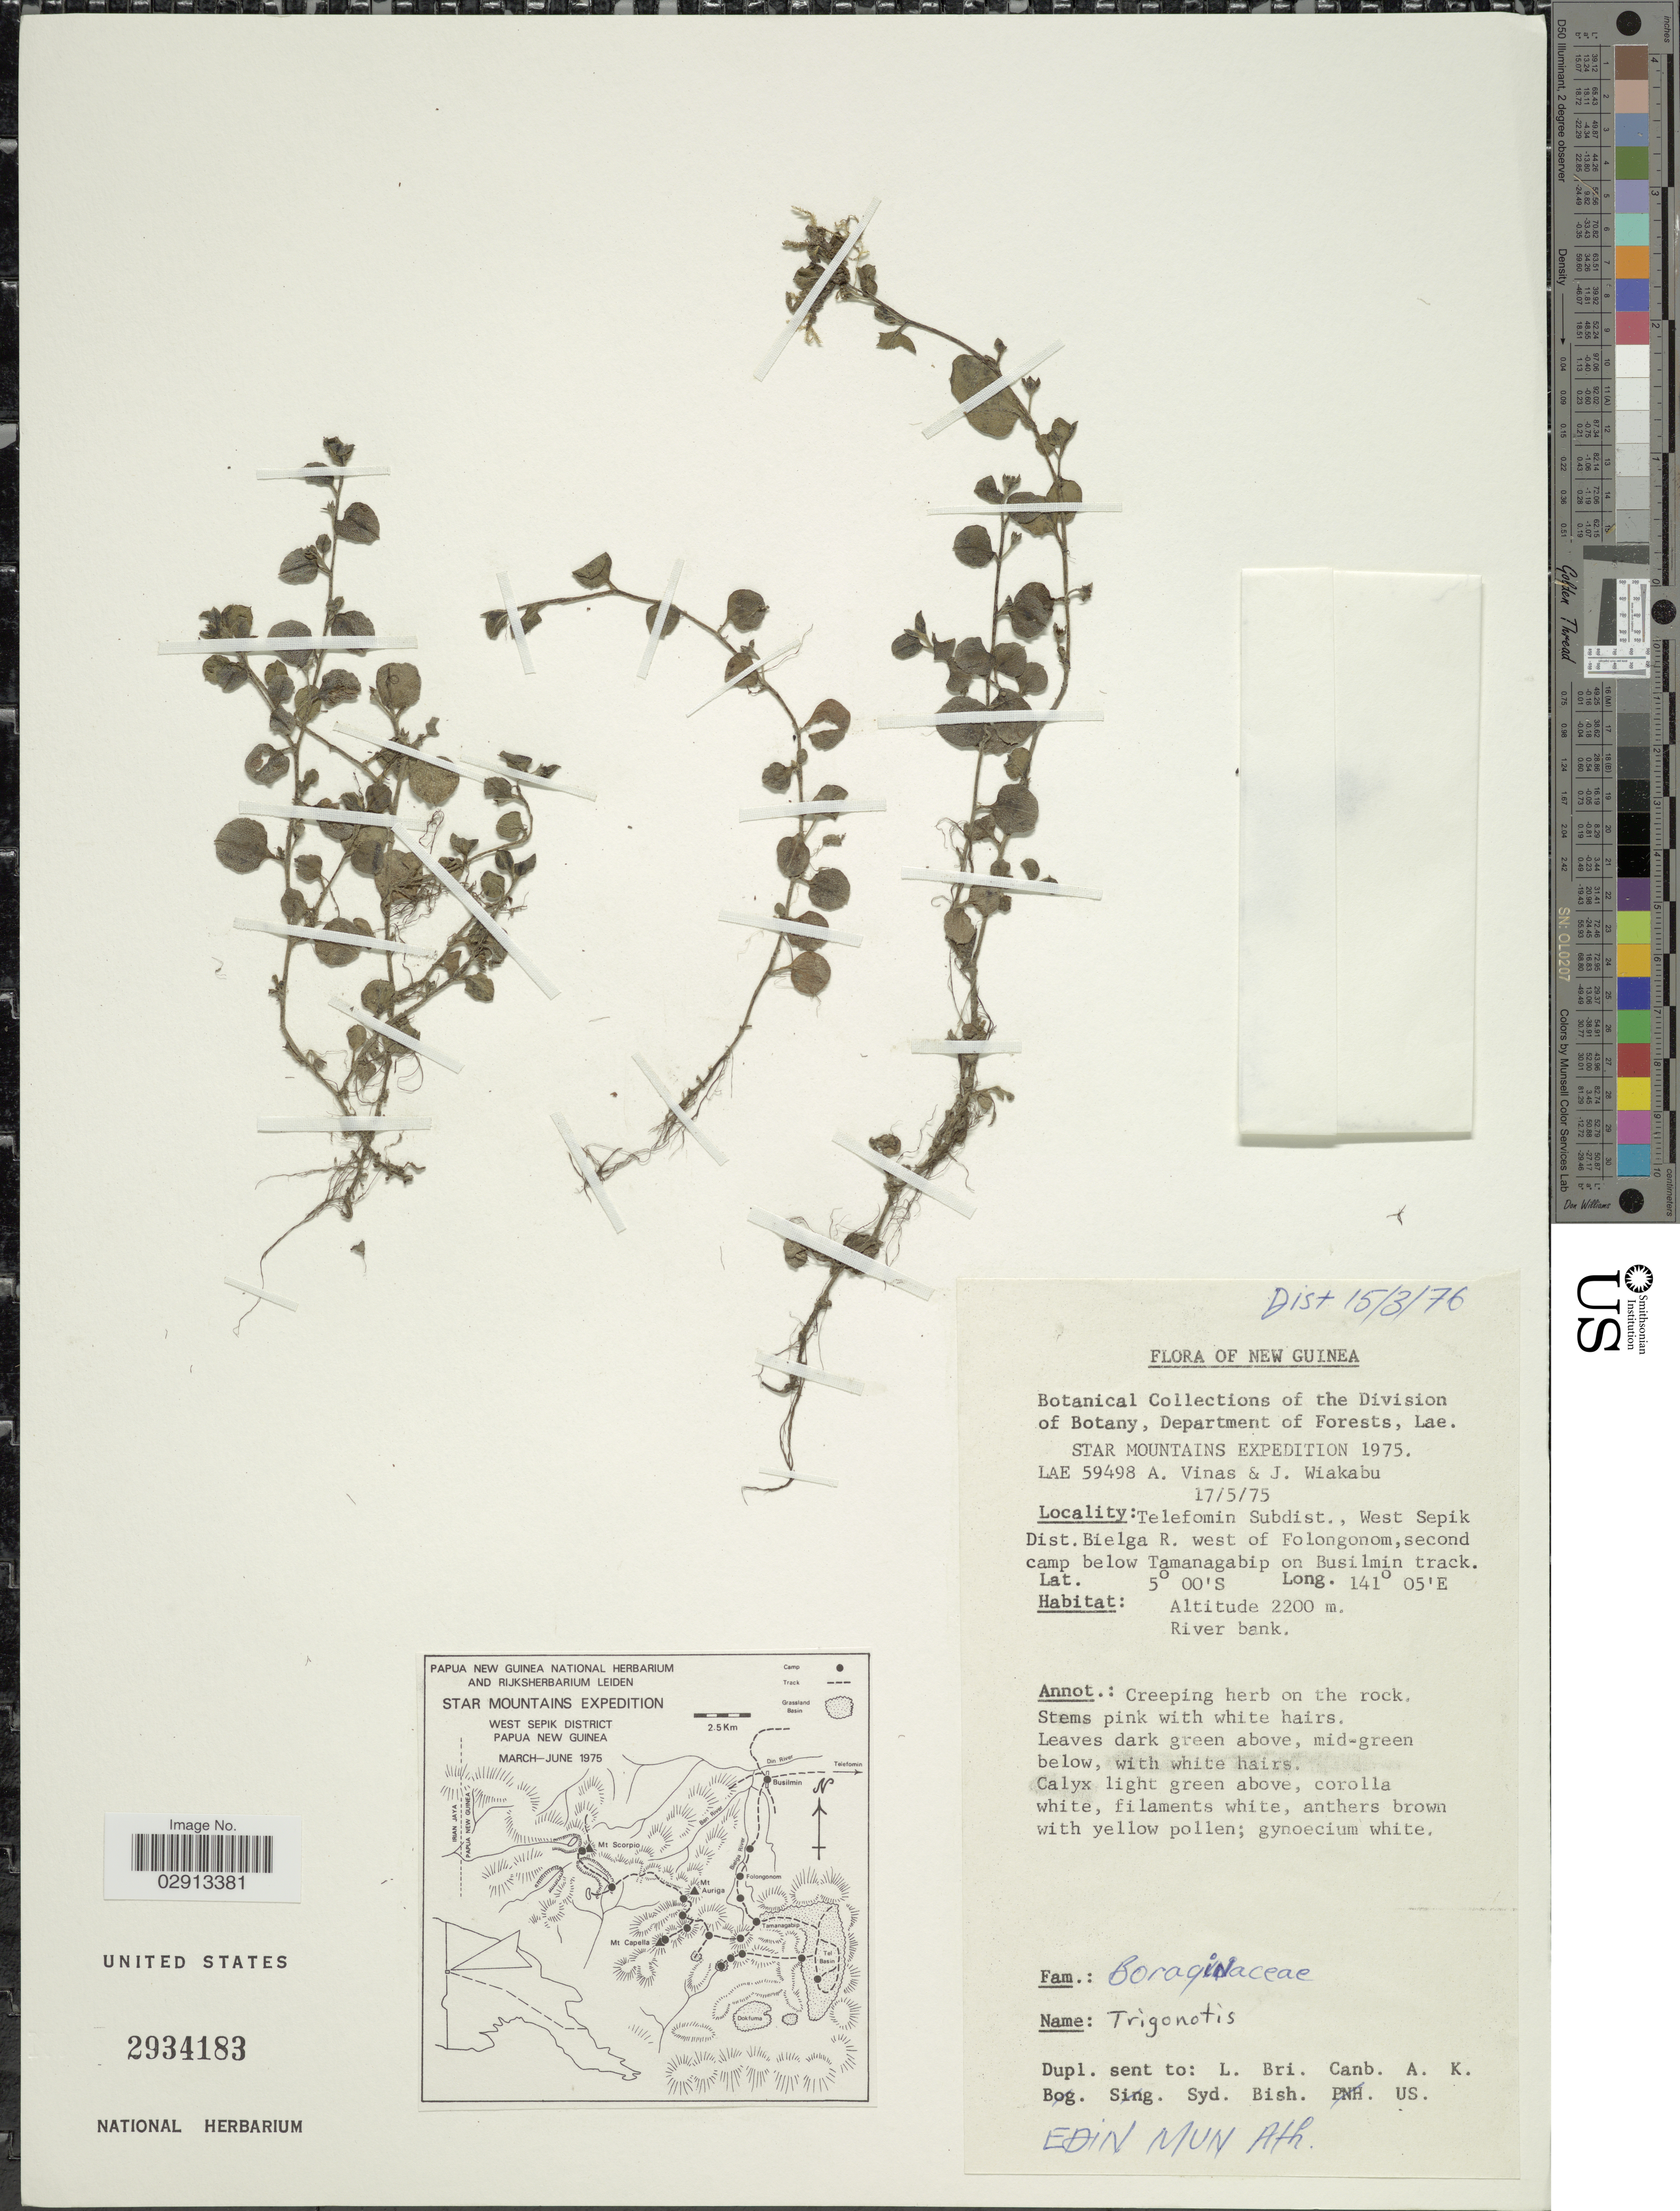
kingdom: Plantae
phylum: Tracheophyta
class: Magnoliopsida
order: Boraginales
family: Boraginaceae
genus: Trigonotis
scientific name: Trigonotis sp.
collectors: A. Vinas & J. Wiakabu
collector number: LAE 59498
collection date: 1975-05-17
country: Papua New Guinea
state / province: Sandaun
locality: New Guinea. Telefomin Subdist., West Sepik Dist. Bielga R. west of Folongonom, second camp below Tamanagabip on Busilmin track. River bank.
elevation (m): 2200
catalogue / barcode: US 2934183